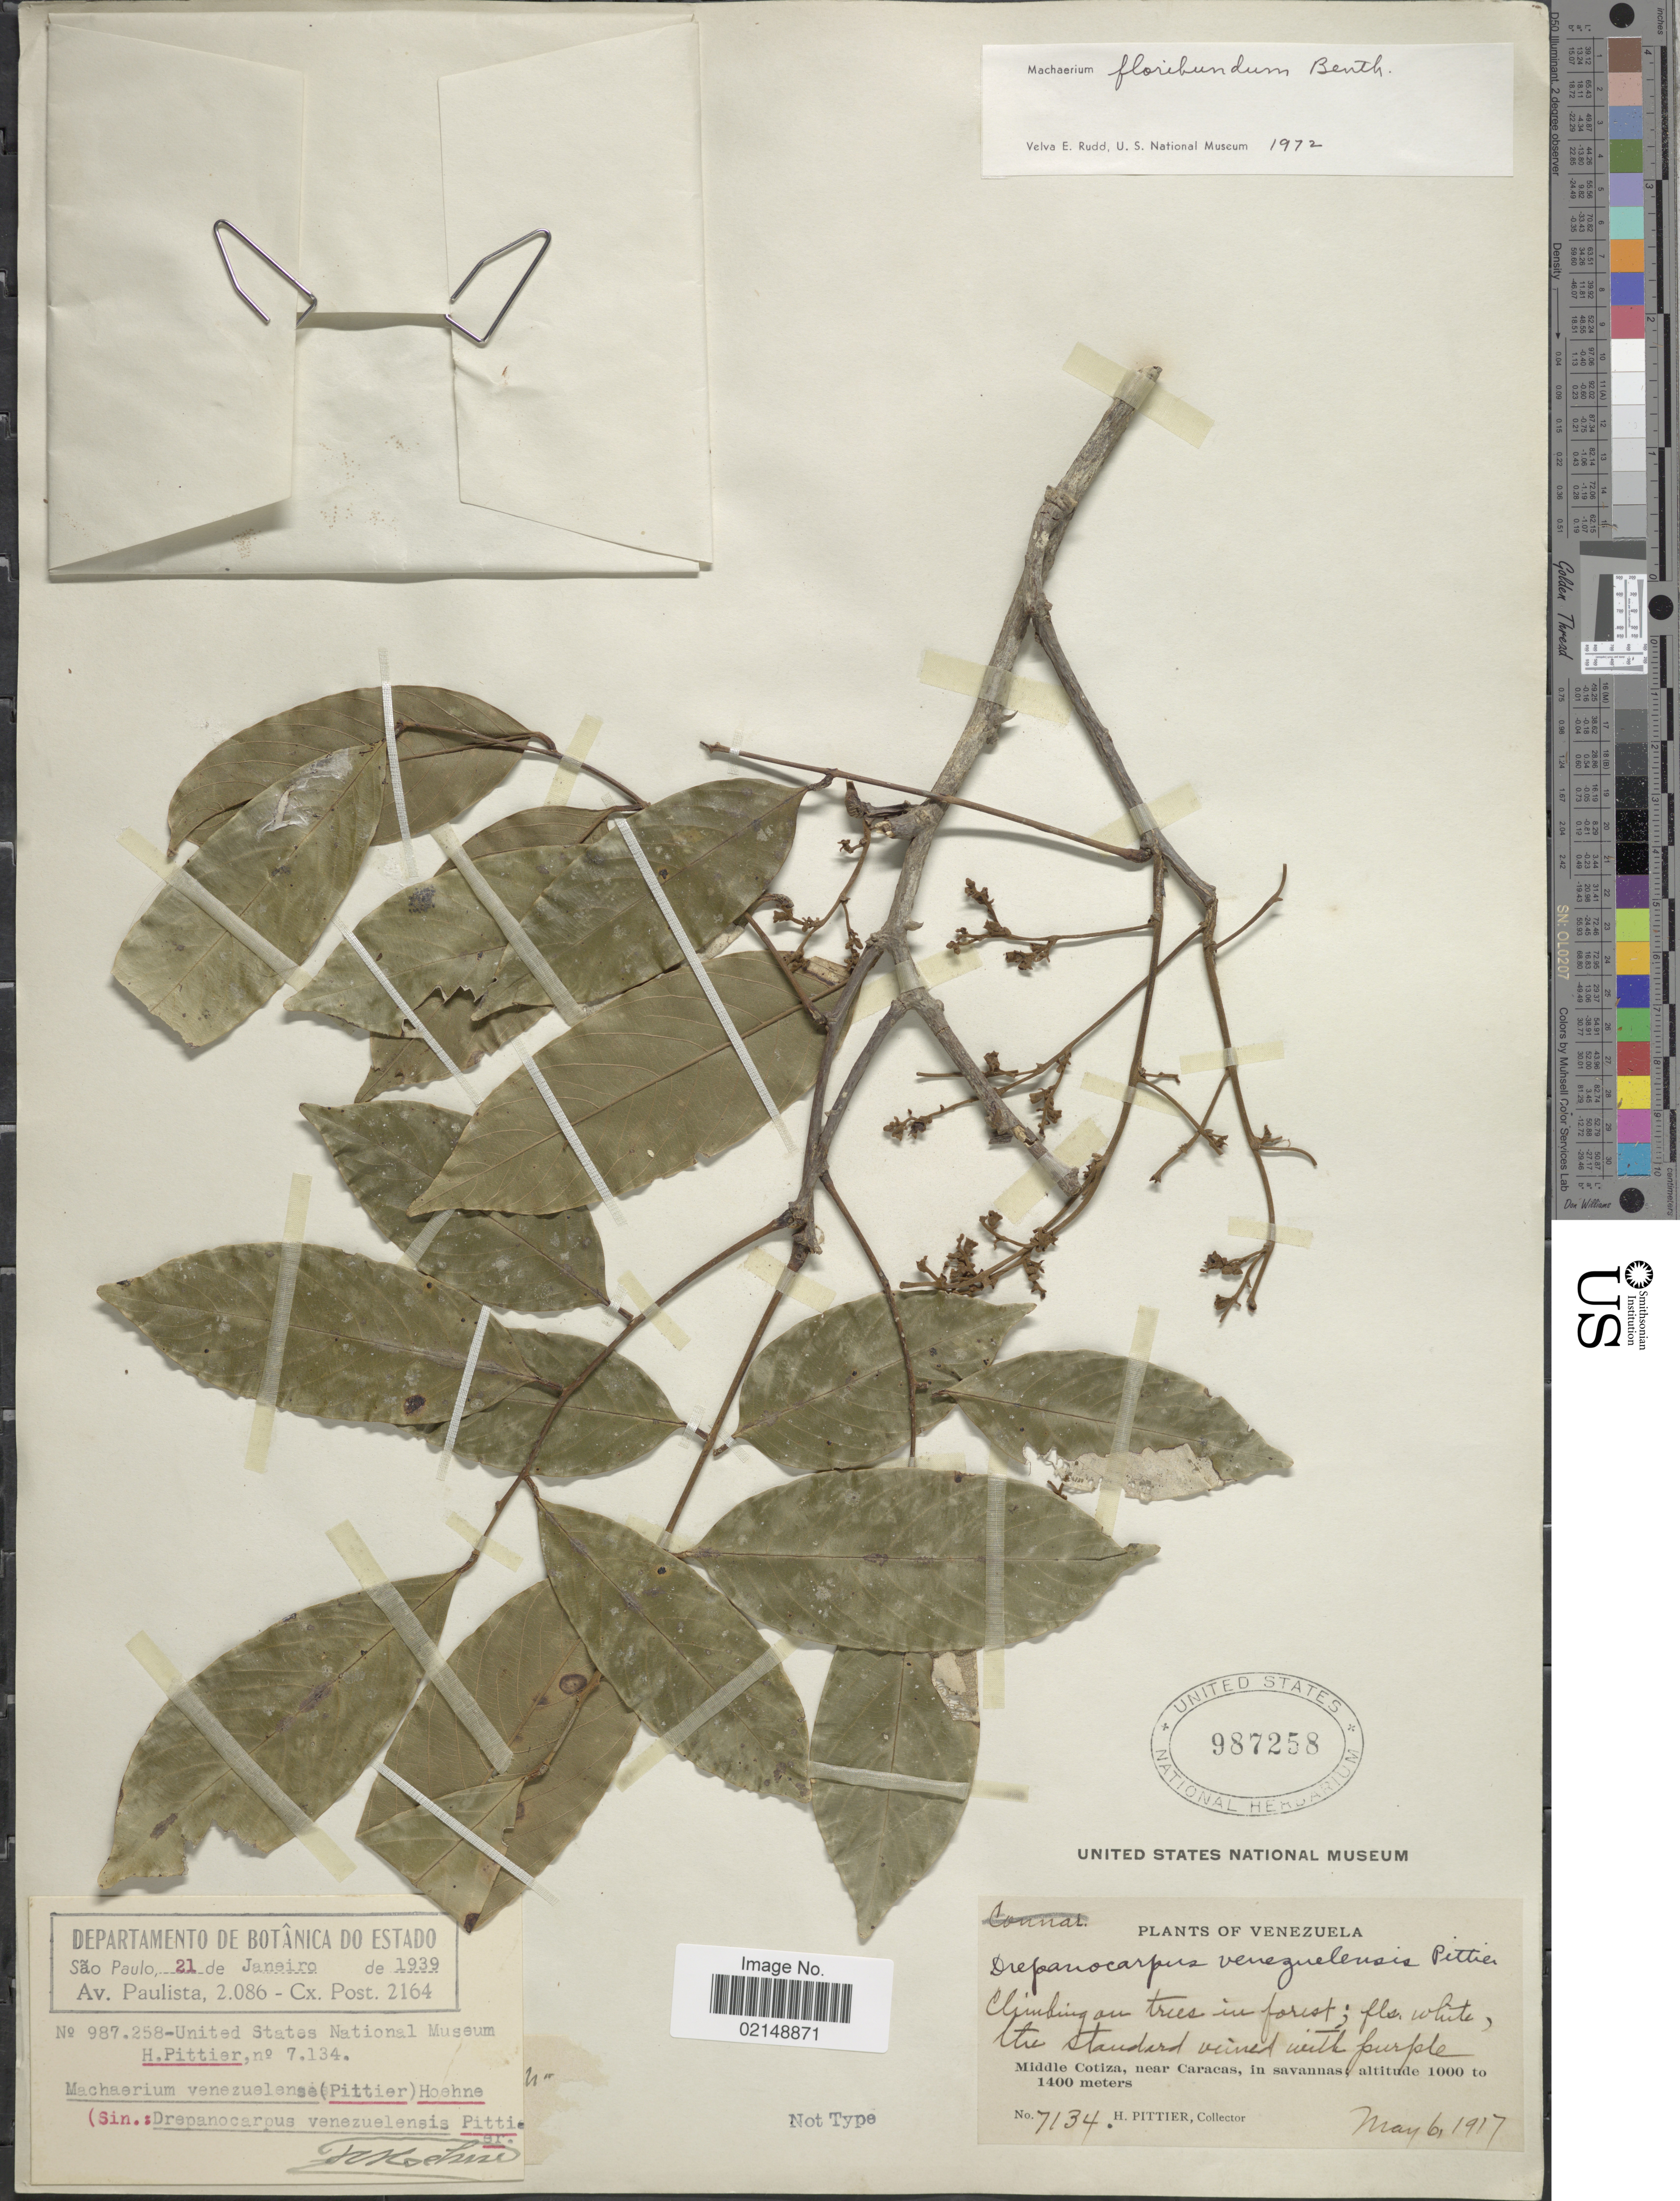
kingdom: Plantae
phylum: Tracheophyta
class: Magnoliopsida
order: Fabales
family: Fabaceae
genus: Machaerium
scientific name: Machaerium floribundum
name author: Benth.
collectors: H. F. Pittier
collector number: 7134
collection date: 1917-05-06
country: Venezuela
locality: Middle Cotiza, near Caracas, in savannas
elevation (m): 1000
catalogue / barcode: US 987258